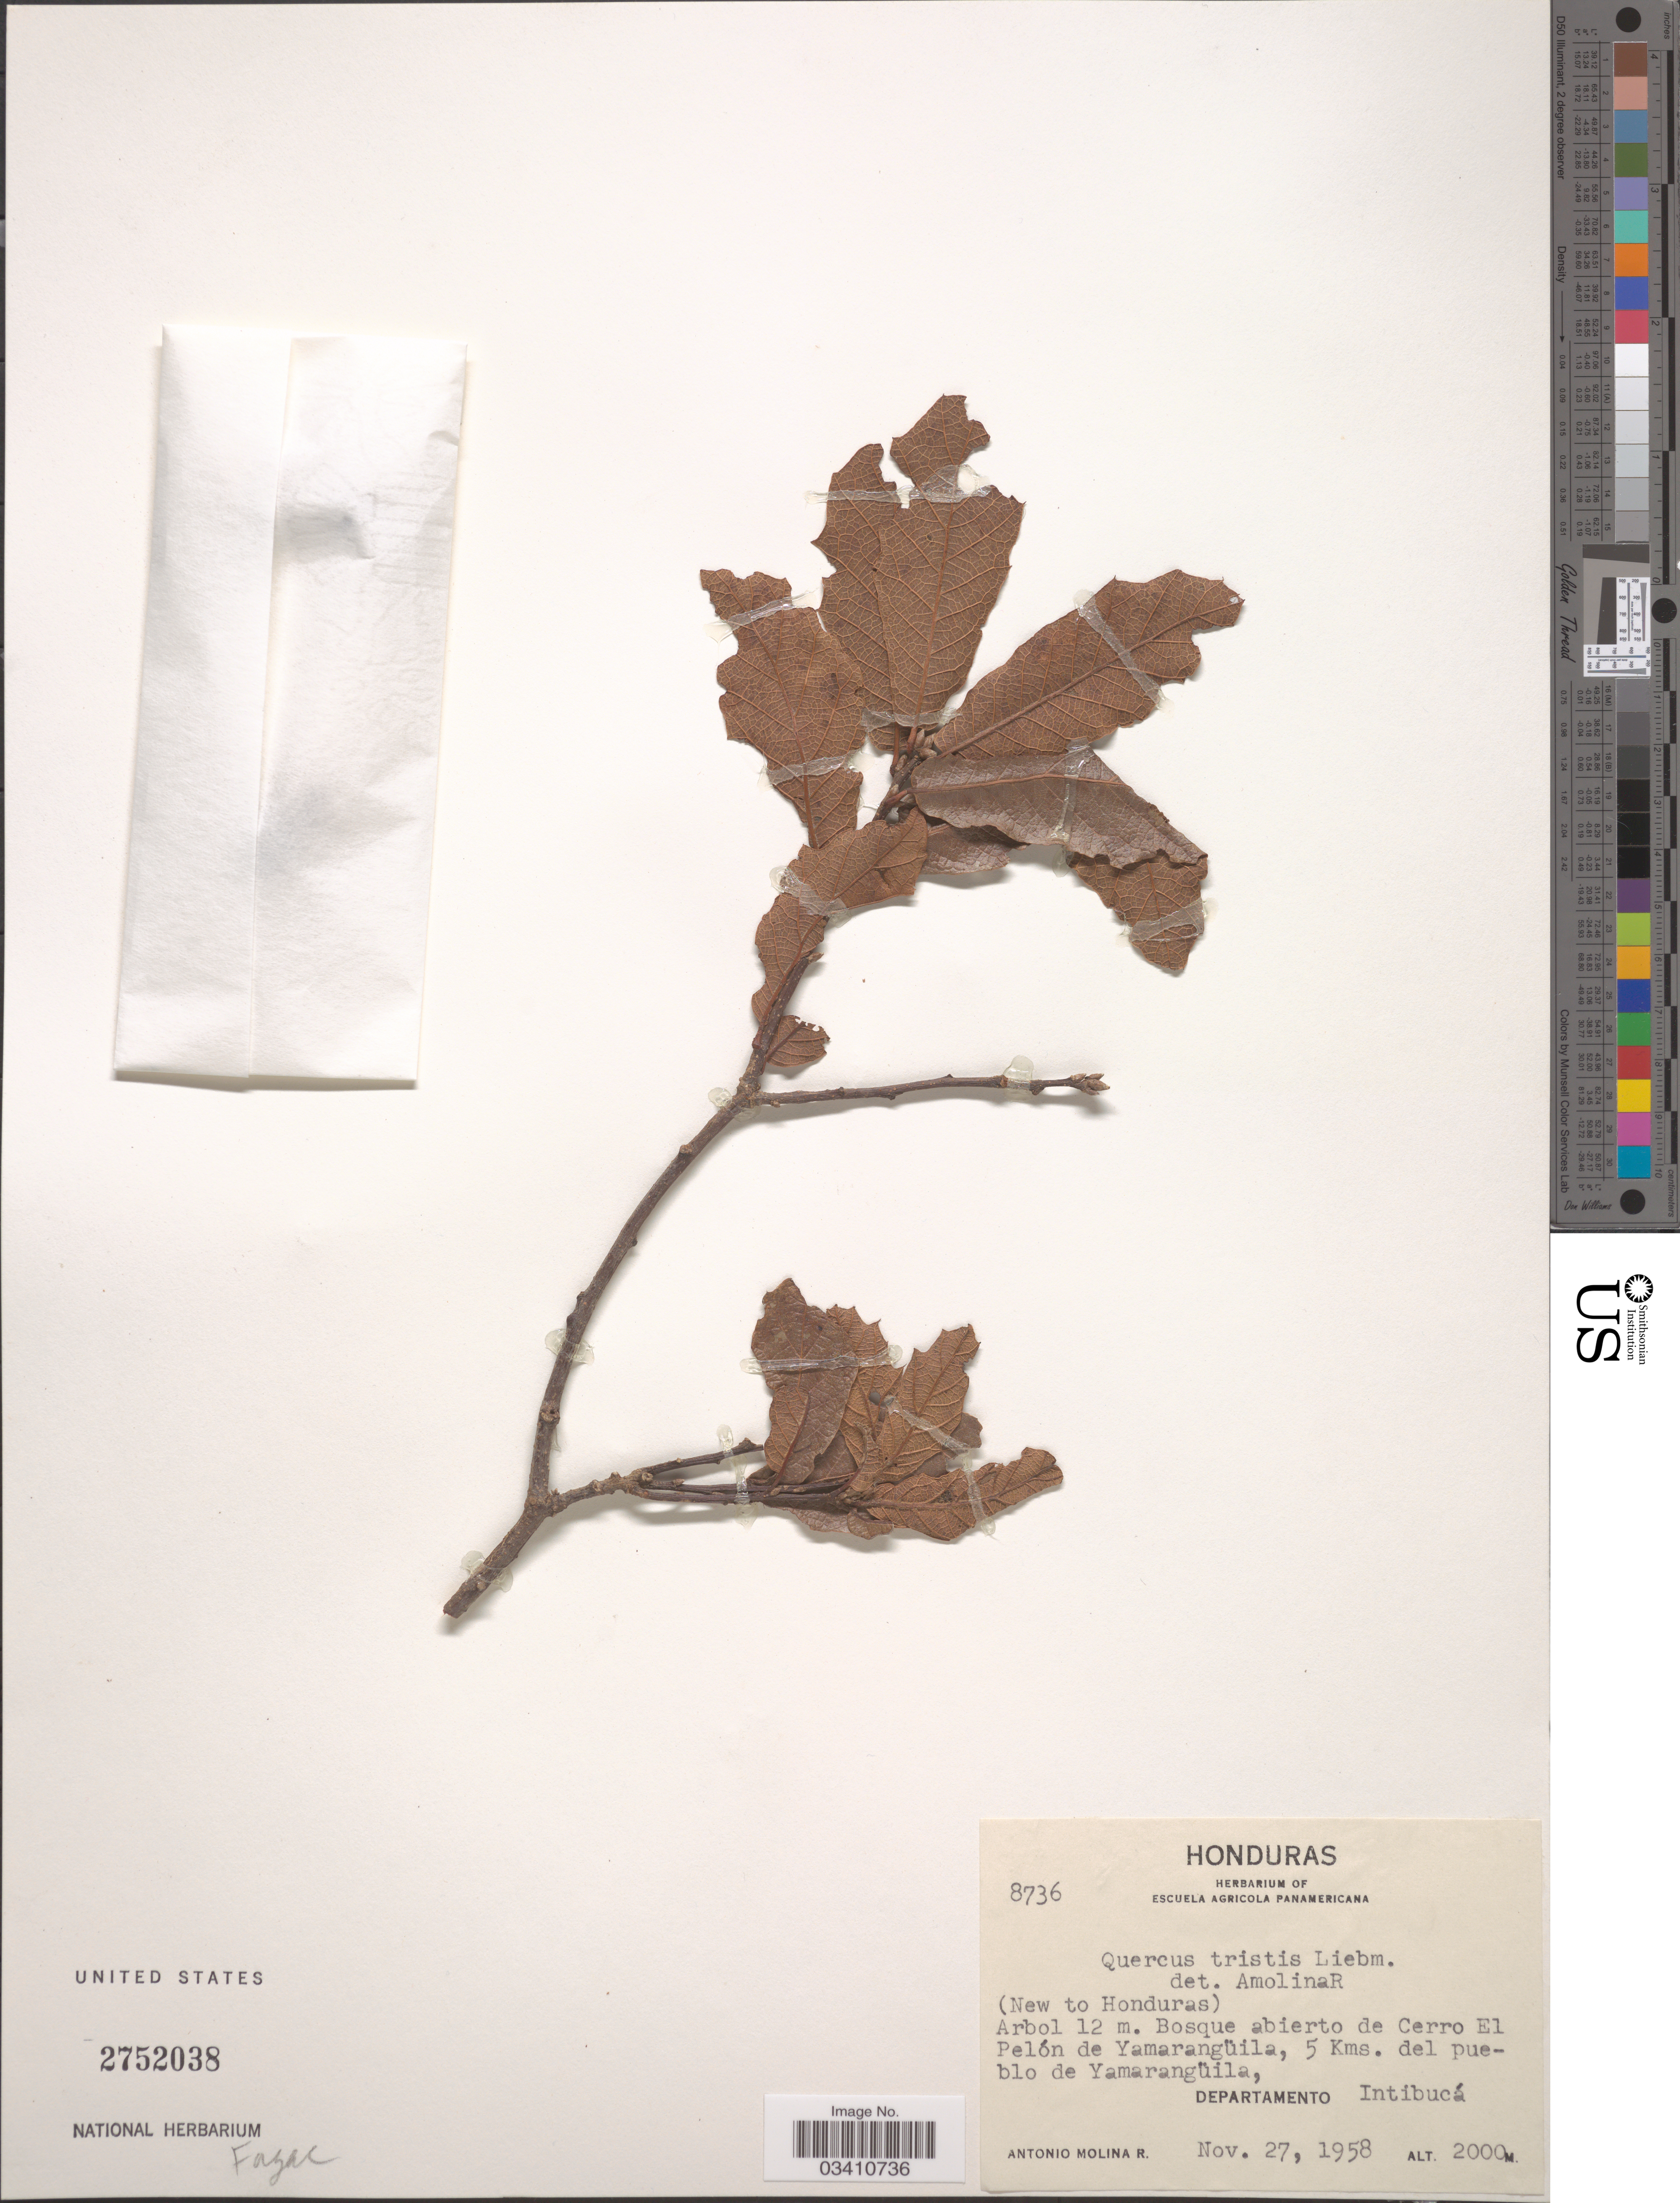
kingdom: Plantae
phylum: Tracheophyta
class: Magnoliopsida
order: Fagales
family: Fagaceae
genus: Quercus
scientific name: Quercus tristis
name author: Liebm.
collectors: A. Molina R.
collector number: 8736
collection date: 1958-11-27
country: Honduras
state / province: Intibuca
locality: Bosque abierto de Cerro El Pelón de Yamarangüila, 5 Kms. del pueblo de Yamarangüila, Departamento Intibucá.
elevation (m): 2000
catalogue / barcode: US 2752038